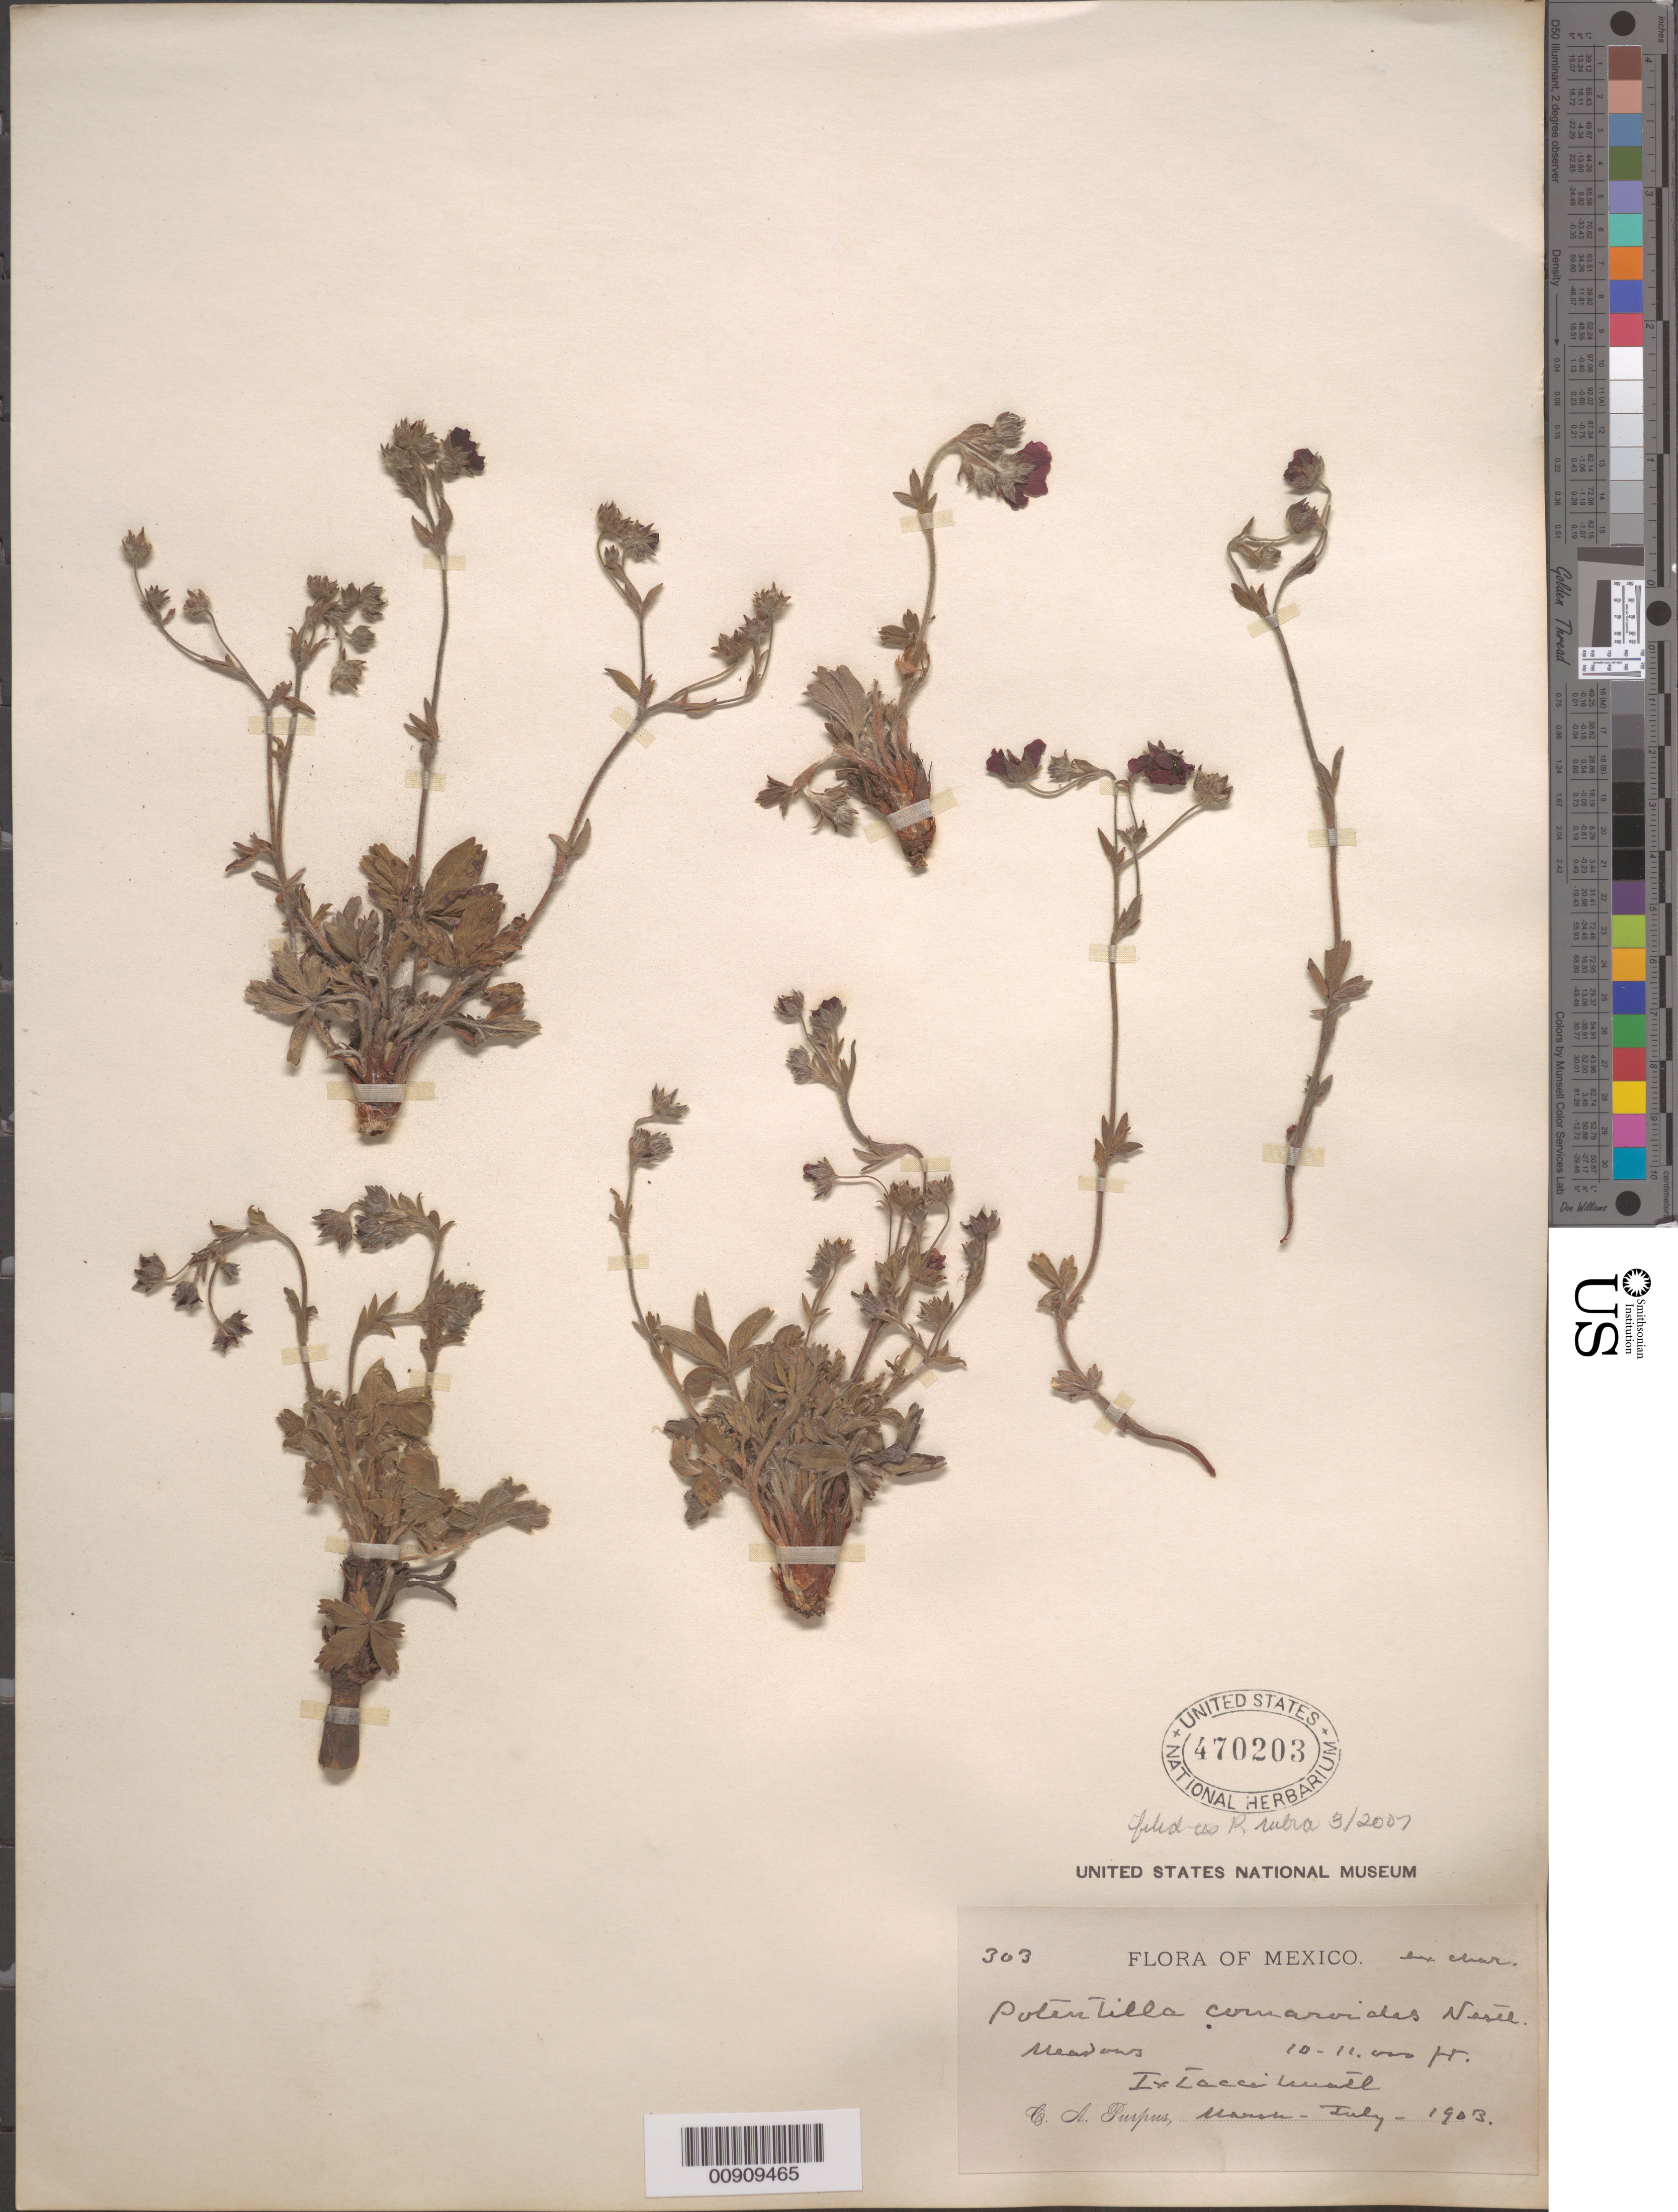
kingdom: Plantae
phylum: Tracheophyta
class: Magnoliopsida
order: Rosales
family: Rosaceae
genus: Potentilla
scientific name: Potentilla rubra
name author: Willd. ex Schltdl.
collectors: C. A. Purpus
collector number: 303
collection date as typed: Mar 1903 to -- Jul 1903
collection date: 1903-03/1903-07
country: Mexico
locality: Ixtaccihuatl.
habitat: Meadows.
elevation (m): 3048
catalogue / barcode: US 470203